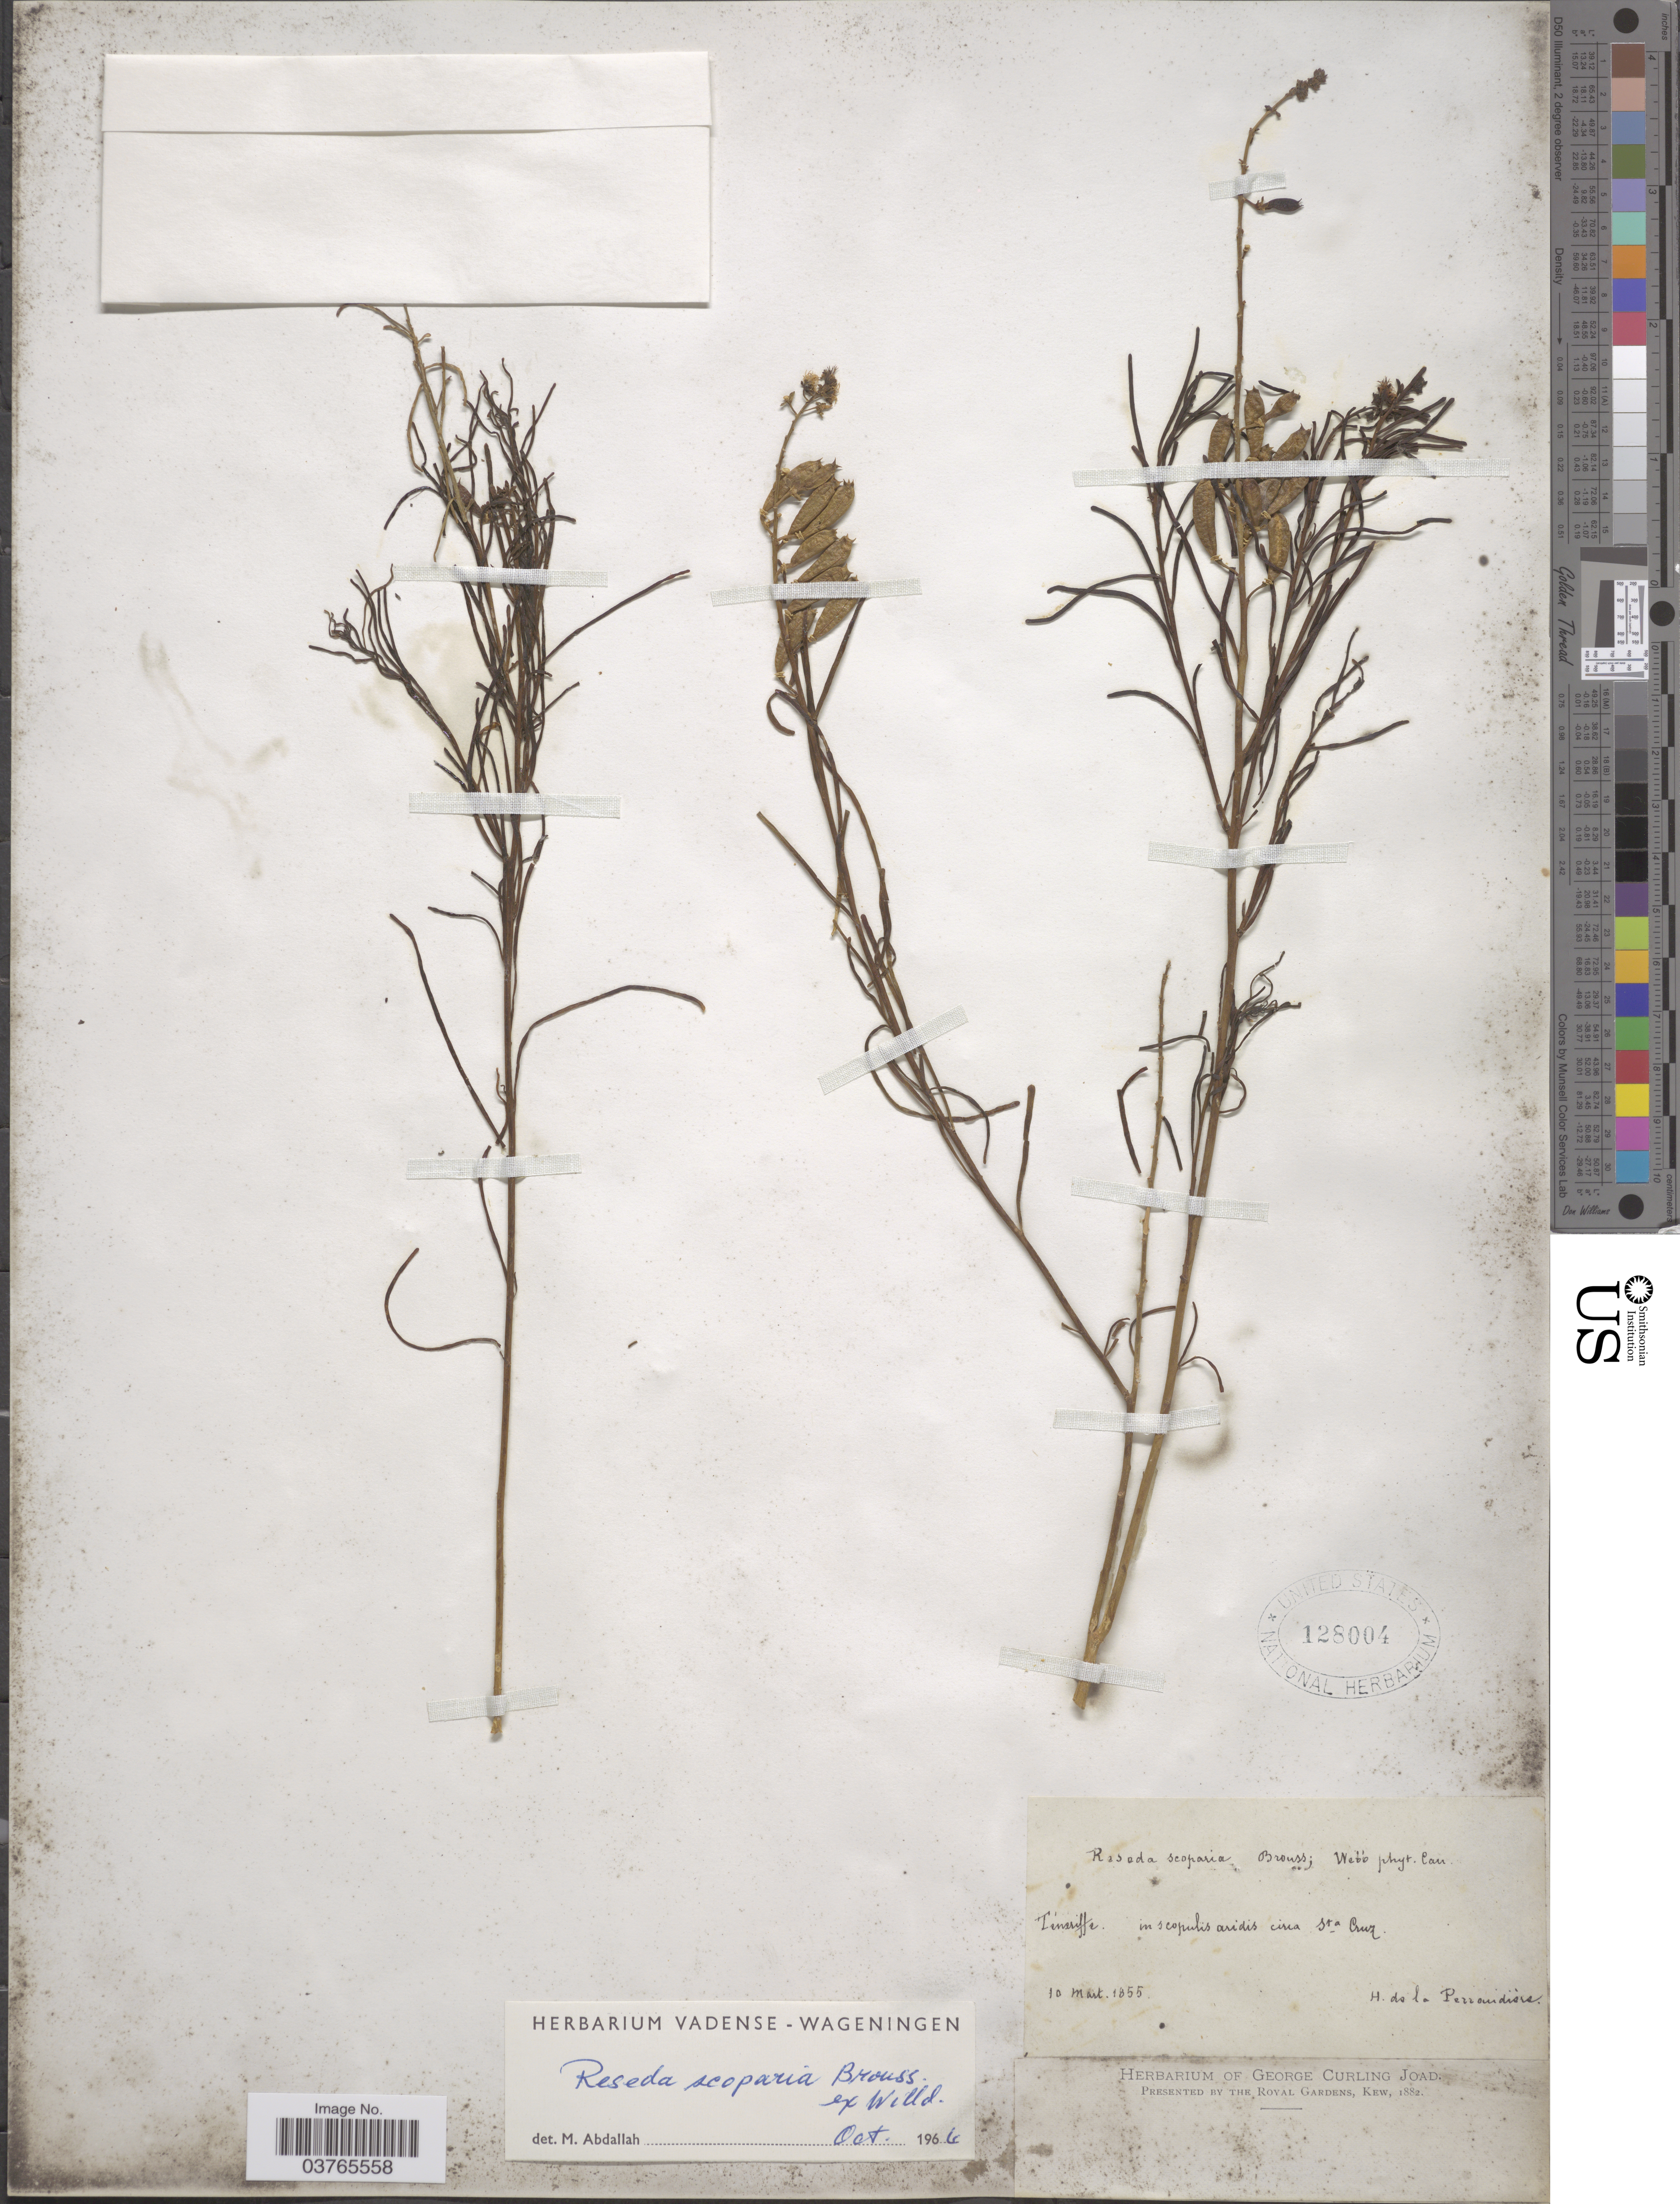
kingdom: Plantae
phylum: Tracheophyta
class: Magnoliopsida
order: Brassicales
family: Resedaceae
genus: Reseda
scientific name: Reseda scoparia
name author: Brouss. ex Willd.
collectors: H. de la Perraudière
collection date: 1855-03-10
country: Spain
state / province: Canarias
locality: Teneriffe. In scopulis aridis circa Sta Cruz.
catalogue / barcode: US 128004